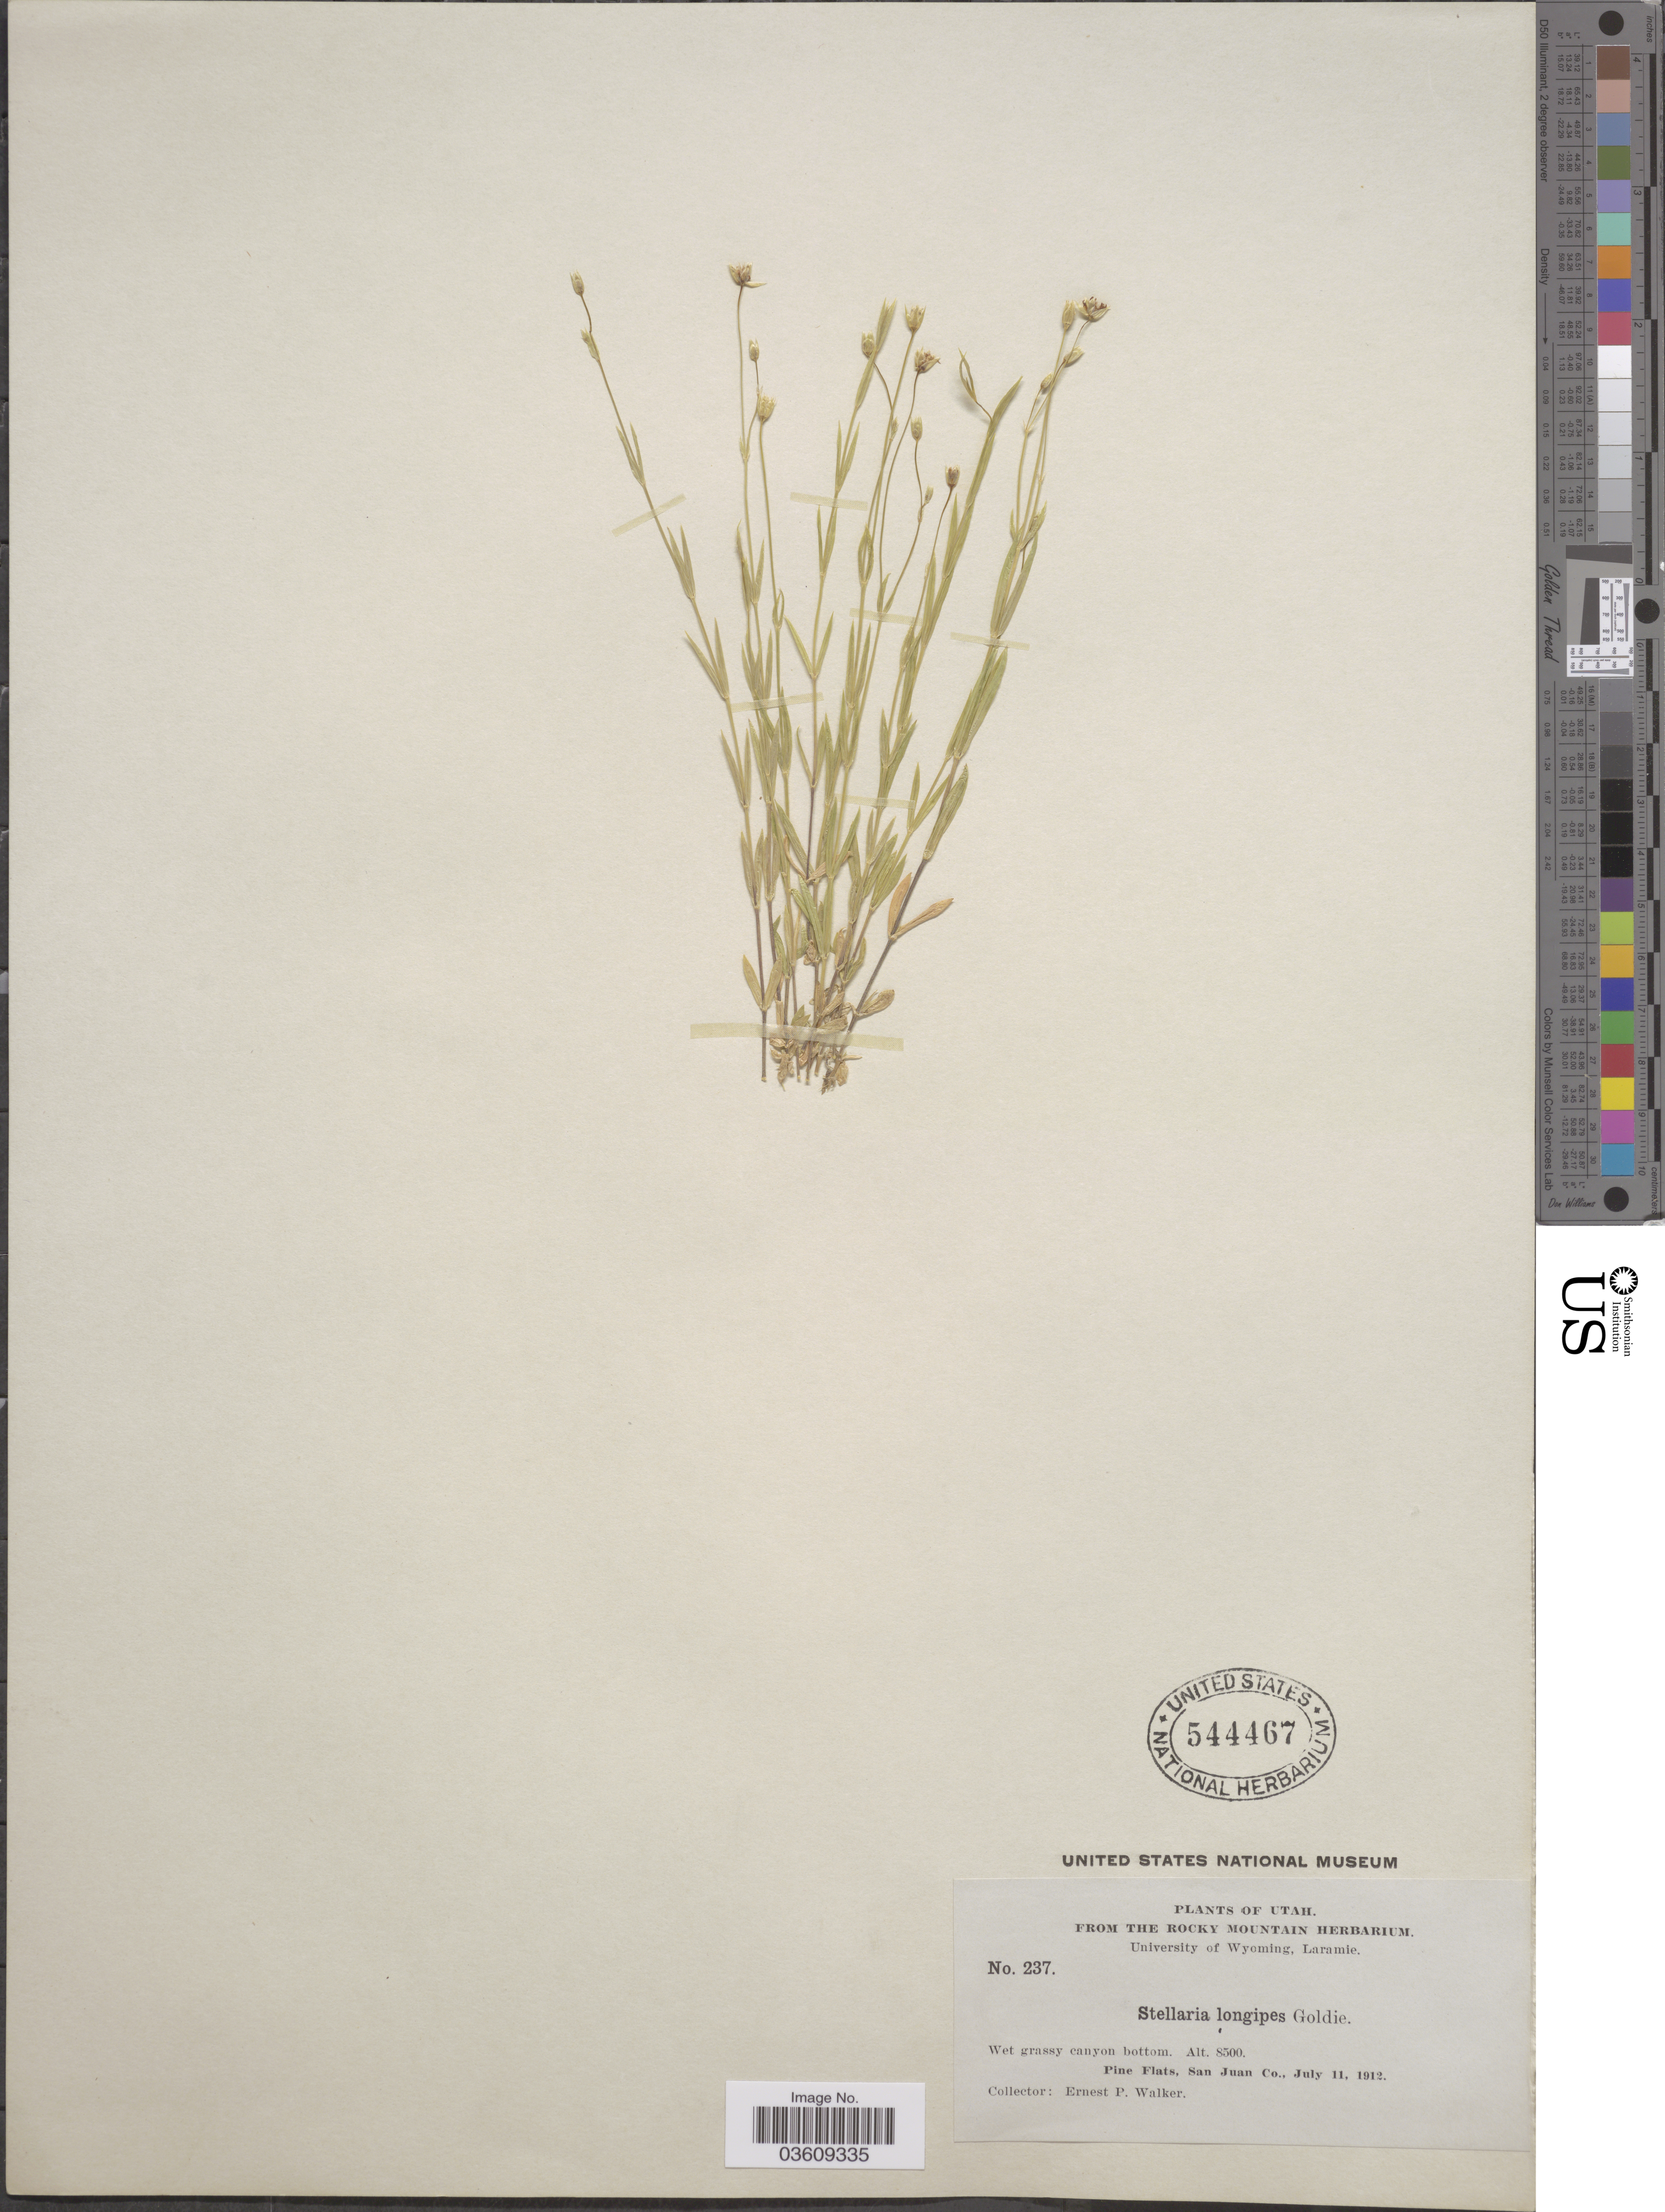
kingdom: Plantae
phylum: Tracheophyta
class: Magnoliopsida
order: Caryophyllales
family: Caryophyllaceae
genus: Stellaria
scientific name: Stellaria strictiflora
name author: J.M. Macoun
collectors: E. P. Walker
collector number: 237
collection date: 1912-07-11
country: United States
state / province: Utah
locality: Wet grassy canyon bottom. Pine Flats, San Juan Co.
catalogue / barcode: US 544467